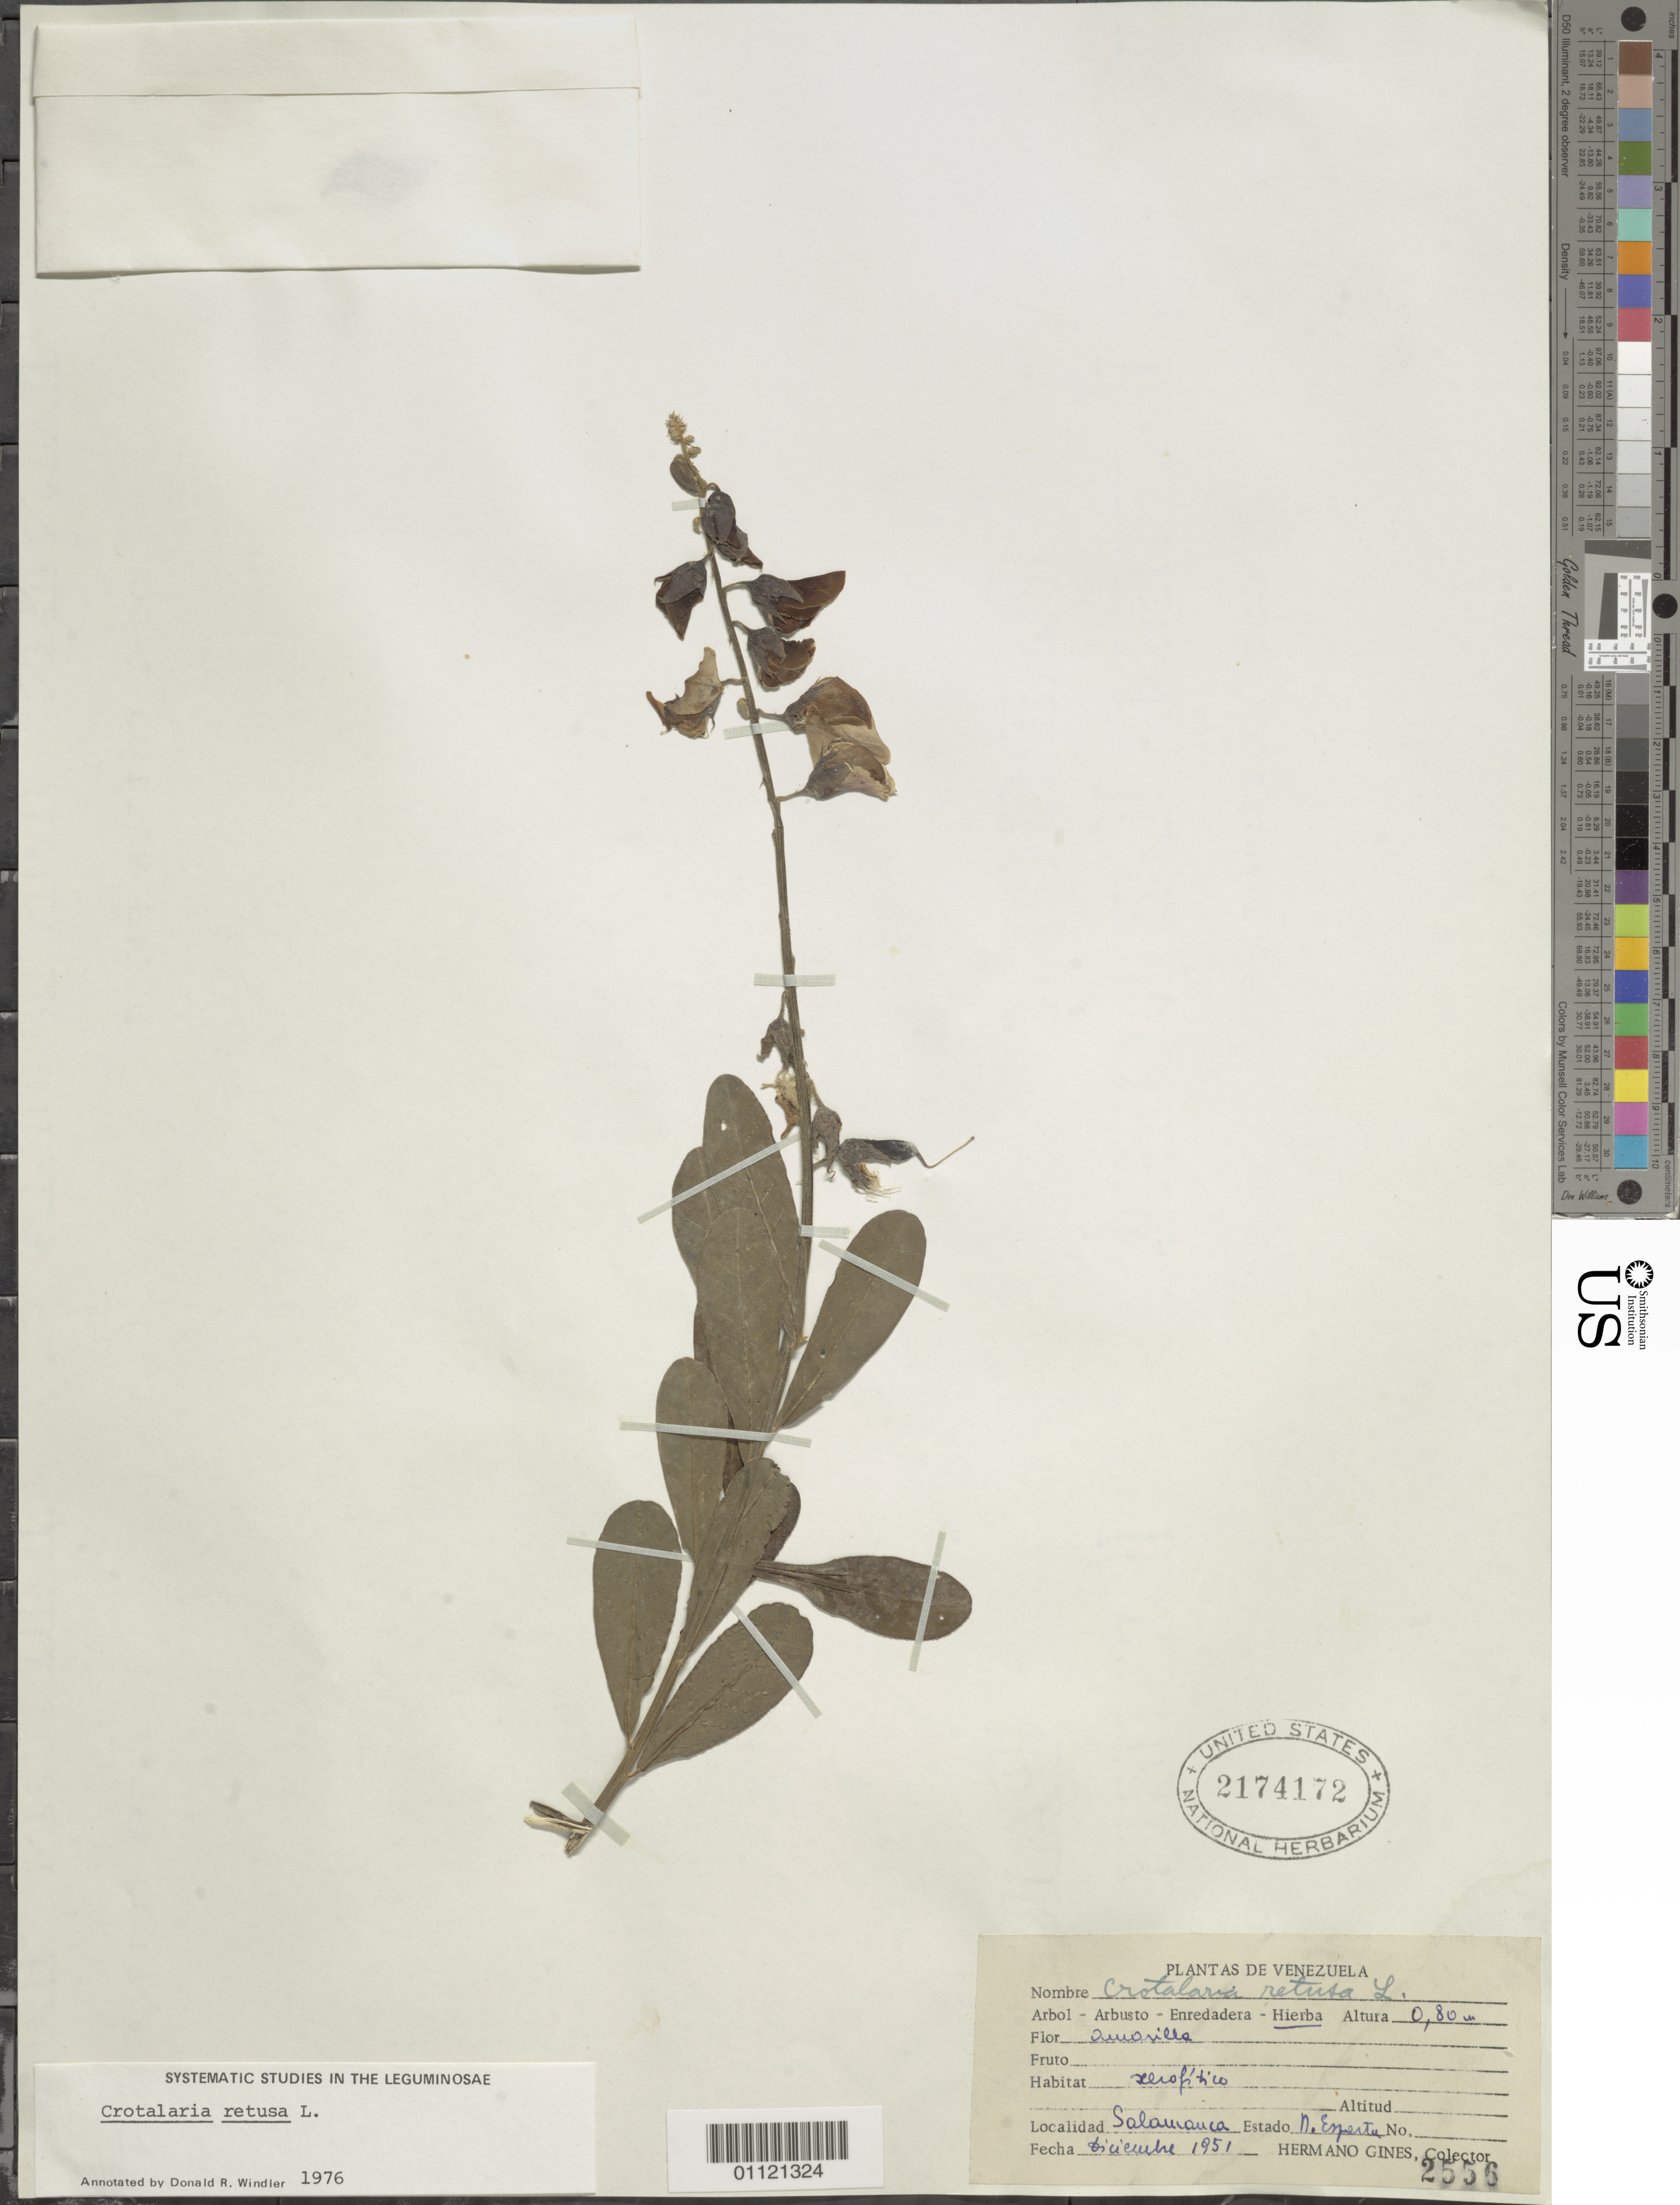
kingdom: Plantae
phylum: Tracheophyta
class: Magnoliopsida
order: Fabales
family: Fabaceae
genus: Crotalaria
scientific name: Crotalaria retusa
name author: L.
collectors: Bro. Gines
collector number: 2556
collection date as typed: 01 Dec 1951 to 31 Dec 1951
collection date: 1951-12-01/1951-12-31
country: Venezuela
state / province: Nueva Esparta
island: Margarita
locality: Salamanca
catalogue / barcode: US 2174172